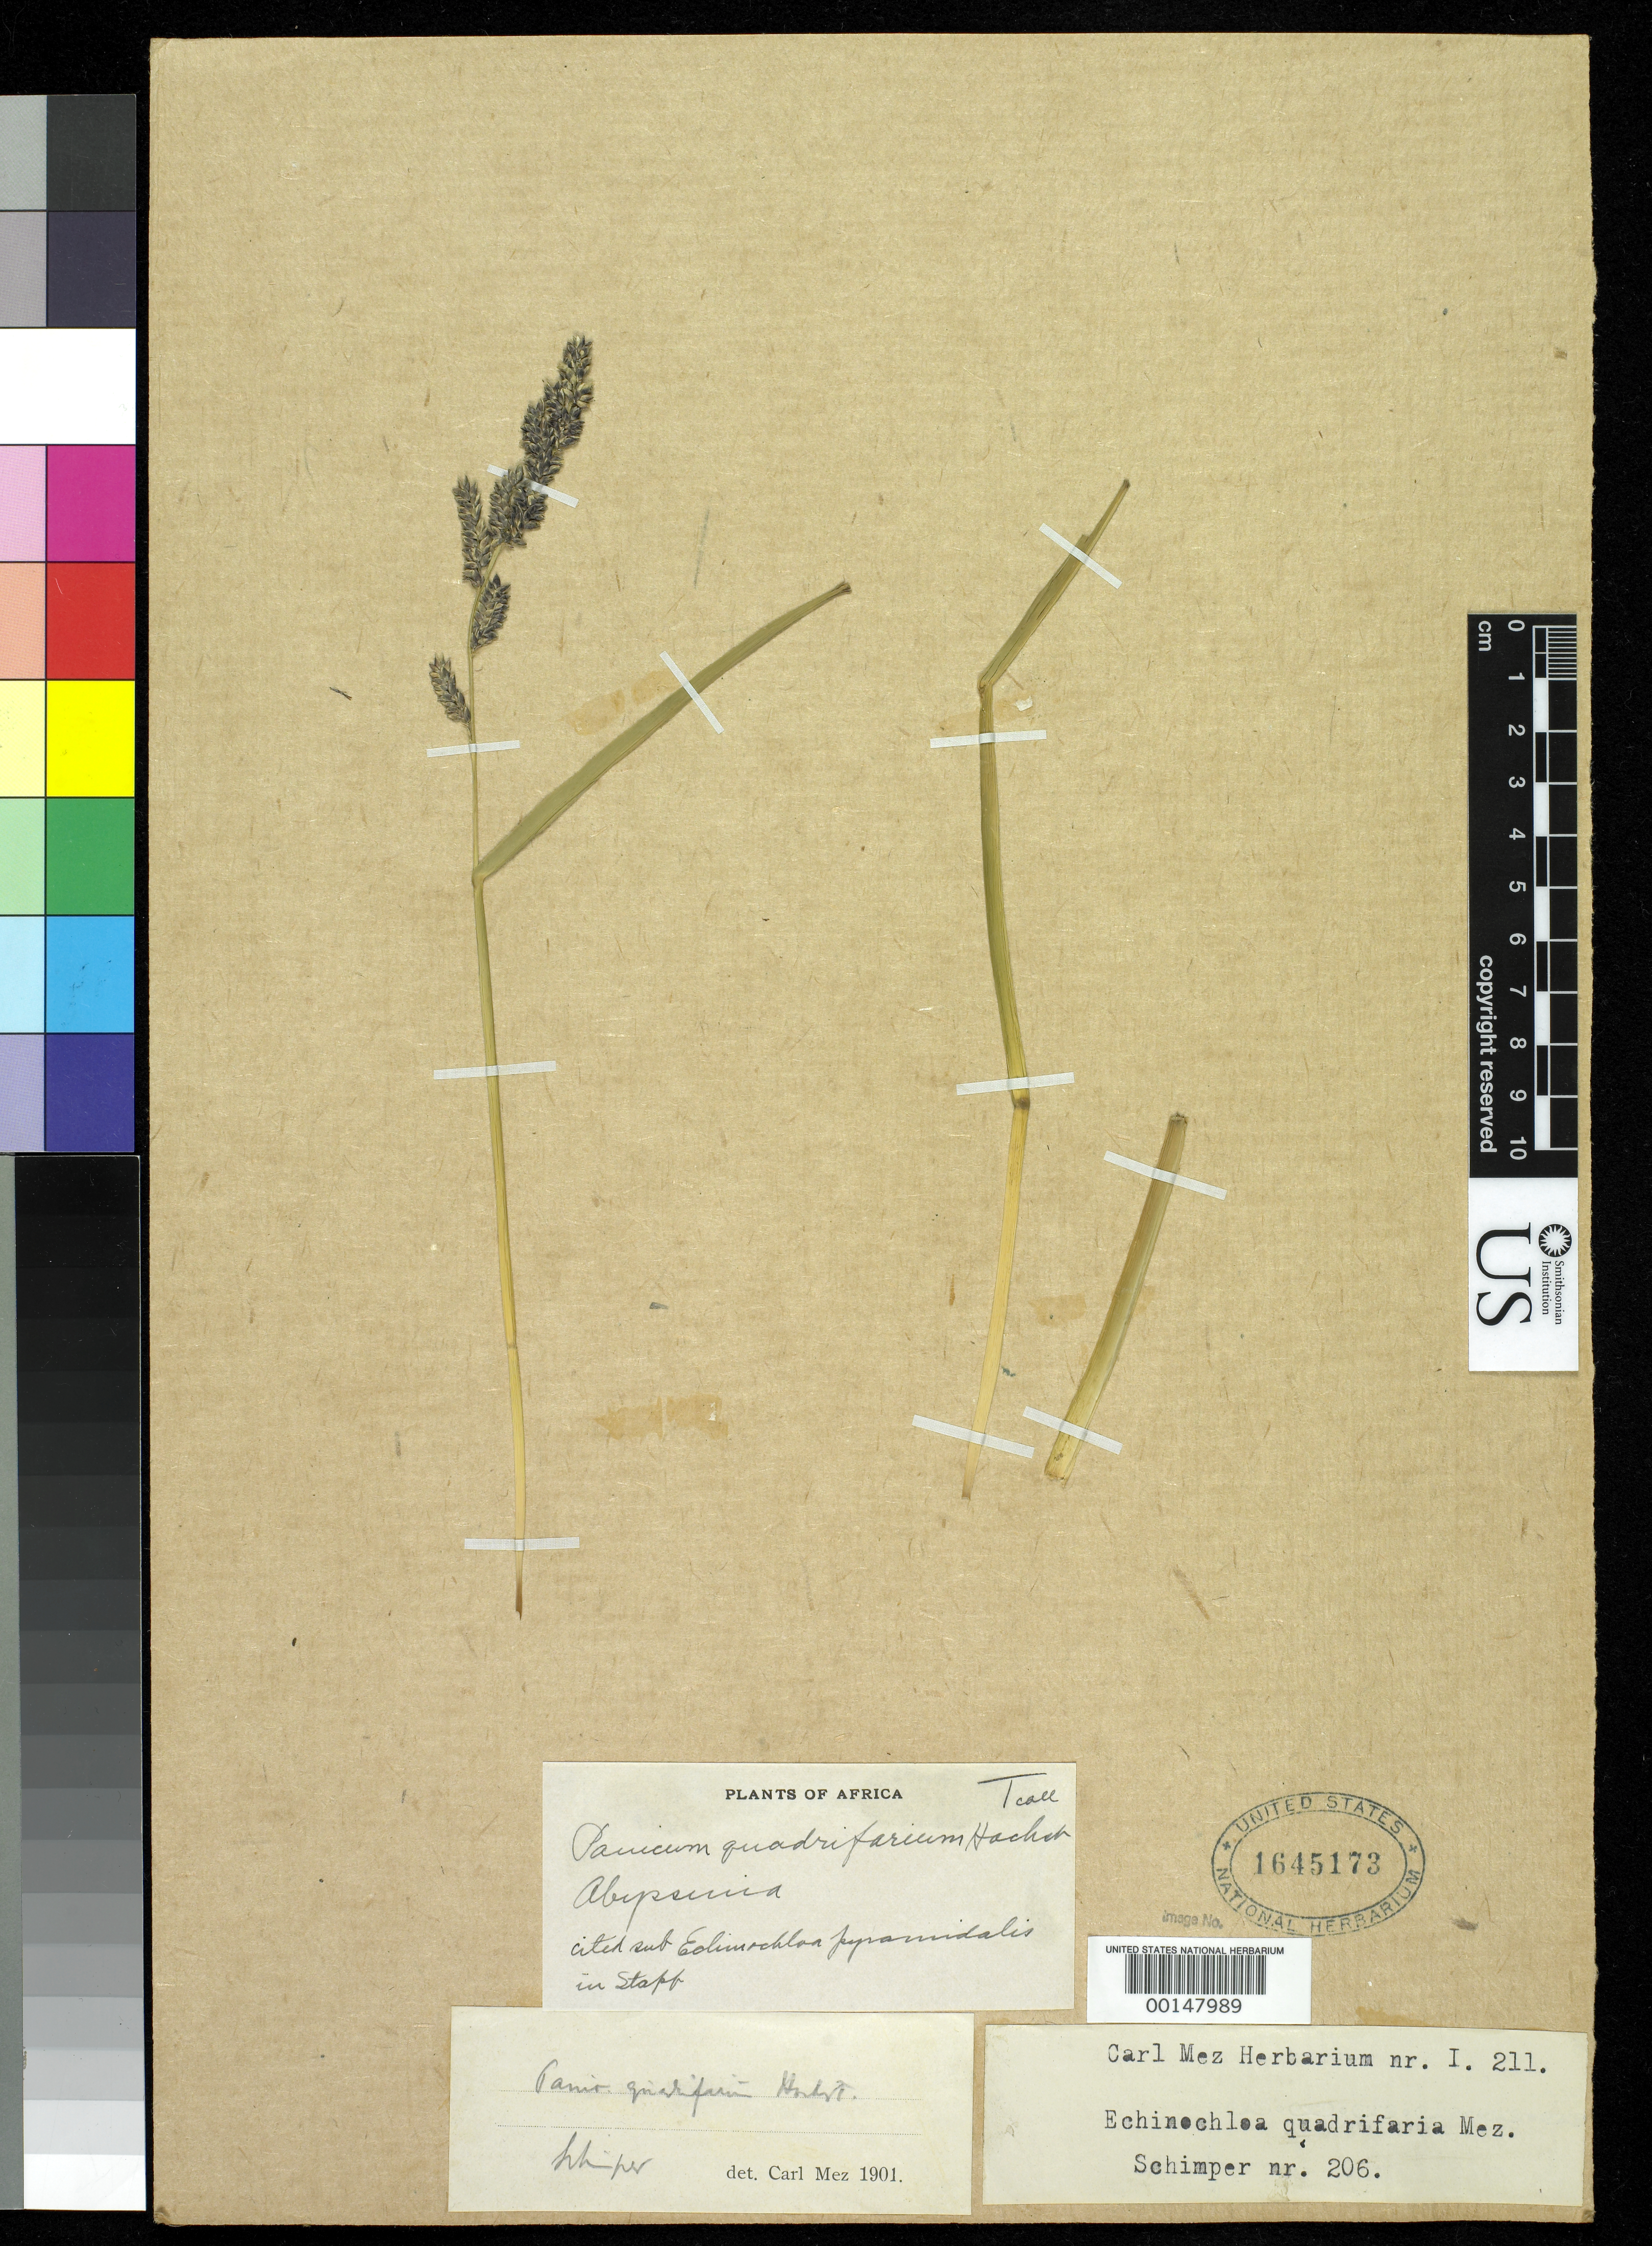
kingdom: Plantae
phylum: Tracheophyta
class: Liliopsida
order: Poales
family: Poaceae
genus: Panicum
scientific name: Panicum quadrifarium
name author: Hochst. ex A. Rich.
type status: Syntype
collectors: G. W. Schimper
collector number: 206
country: Ethiopia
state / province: Tigray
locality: Adwa.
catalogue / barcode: US 1645173